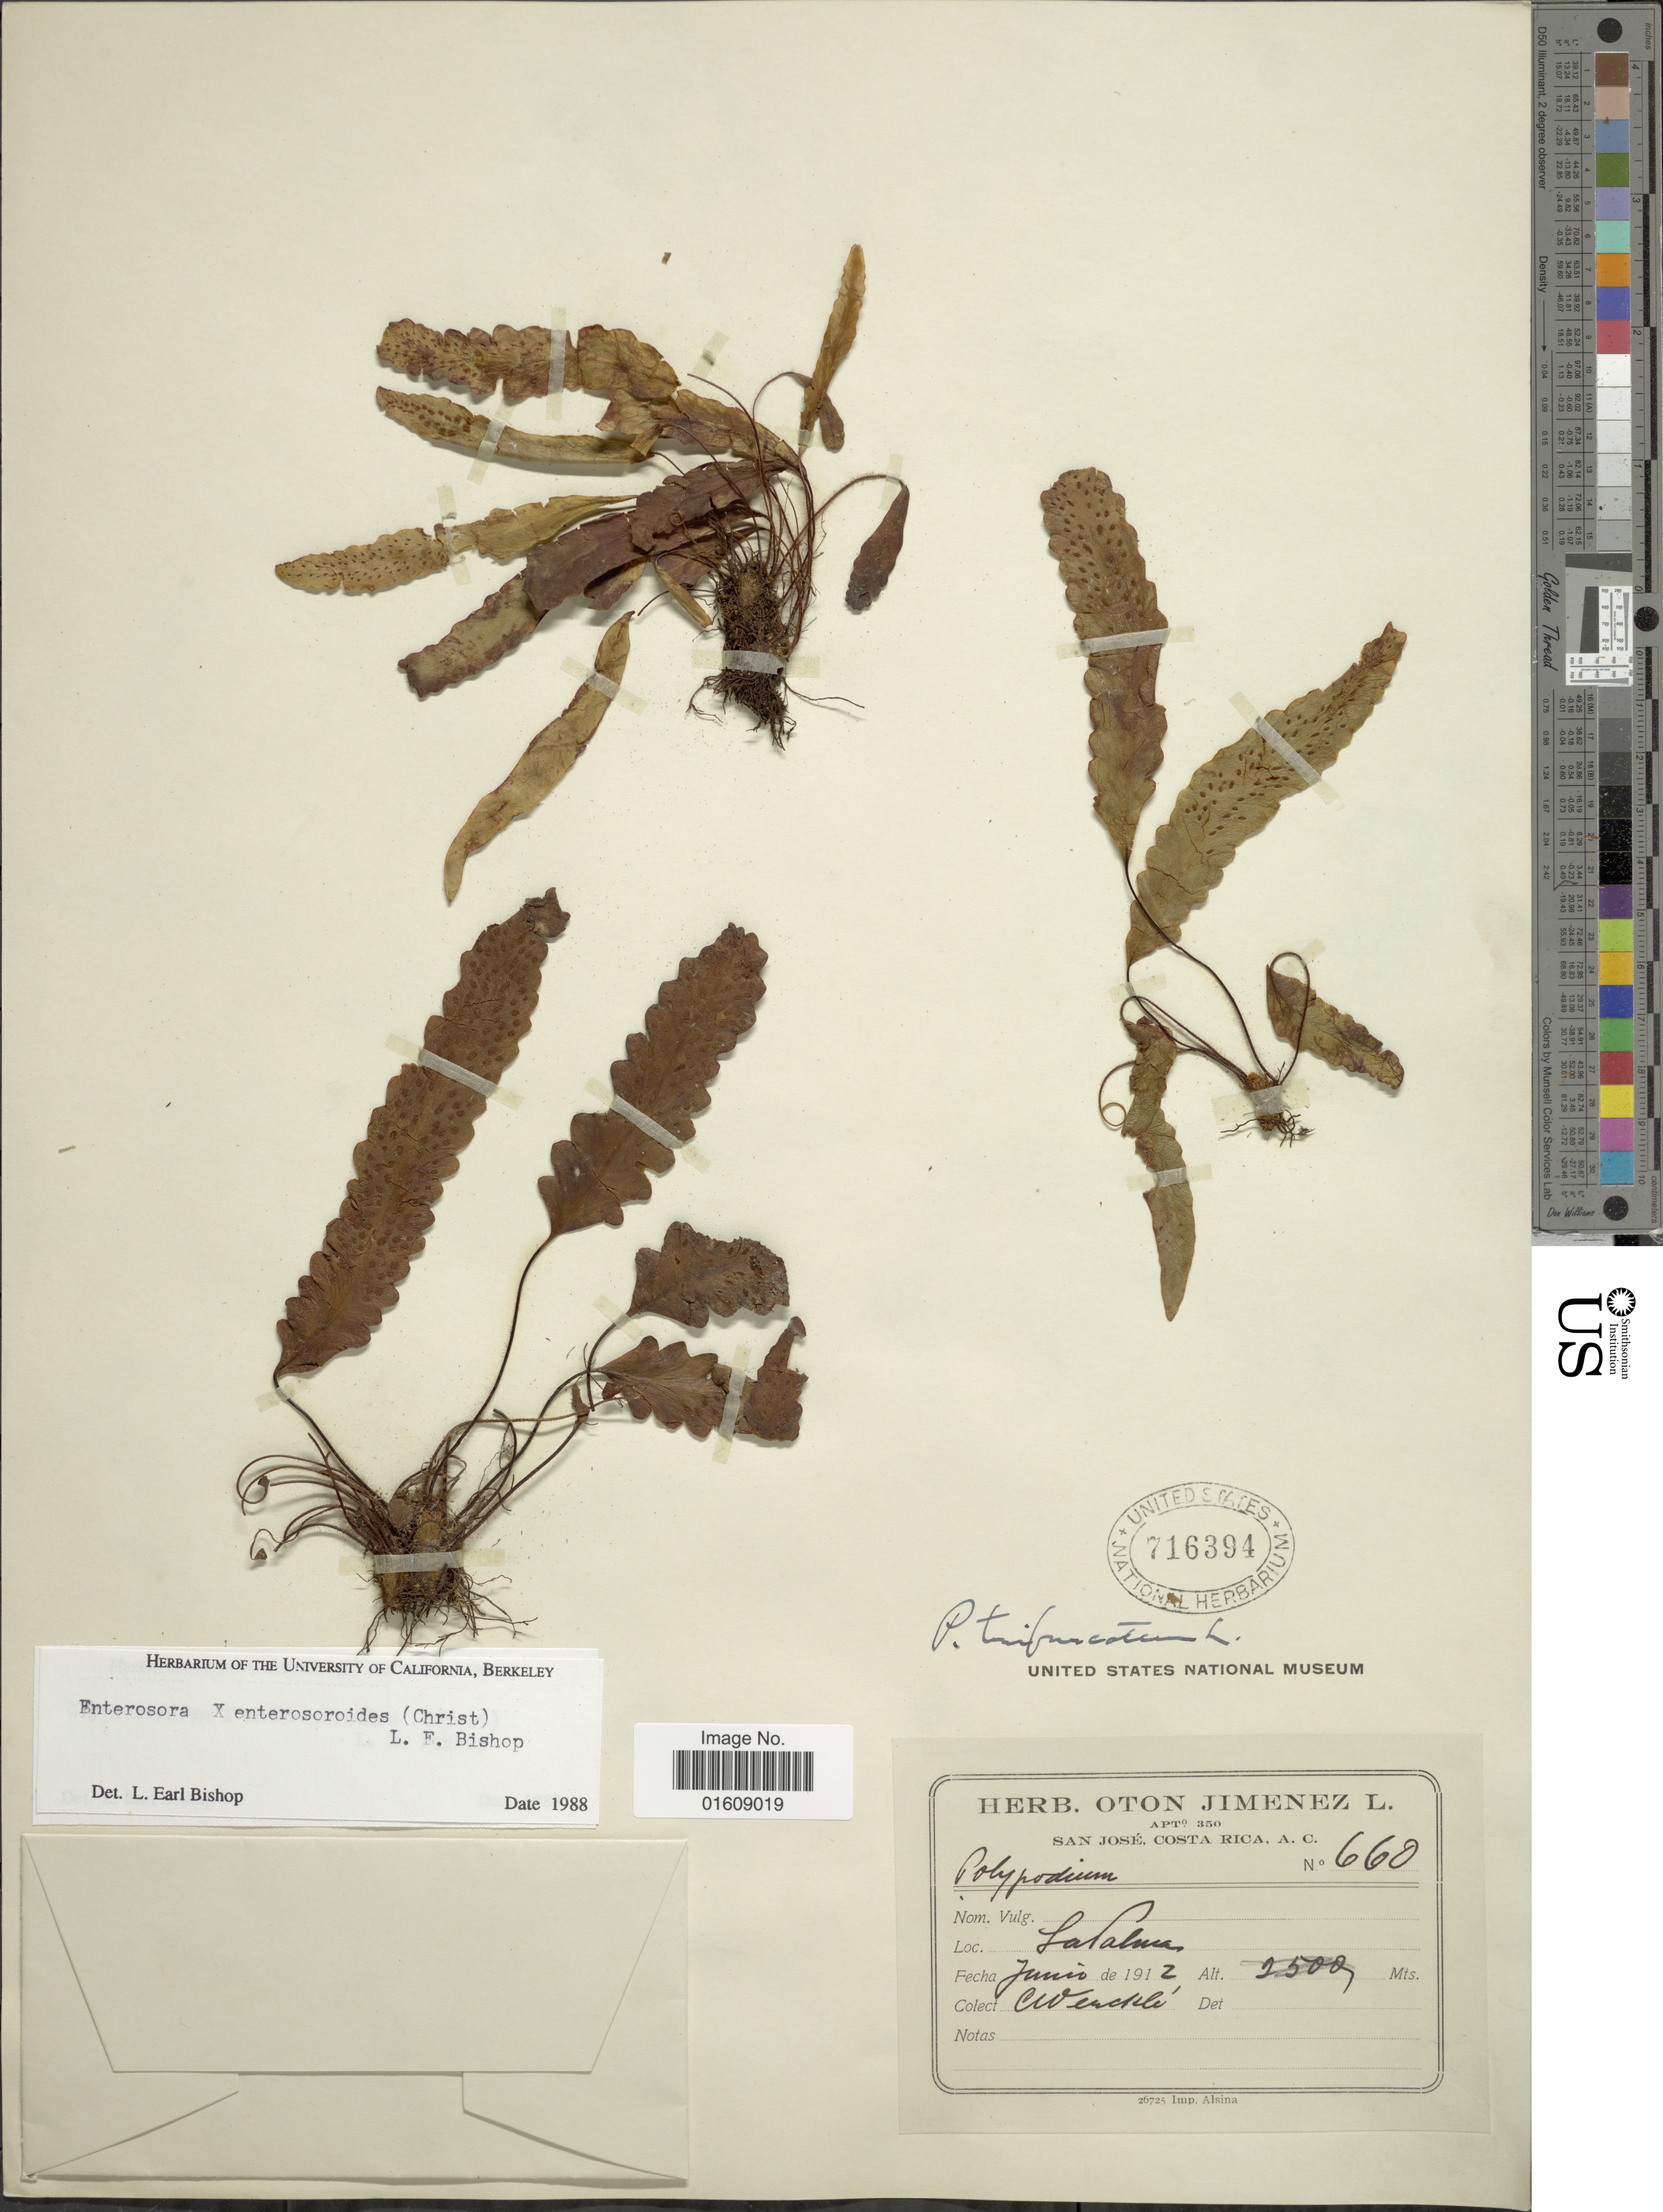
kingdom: Plantae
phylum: Tracheophyta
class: Polypodiopsida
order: Polypodiales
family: Polypodiaceae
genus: Enterosora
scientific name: Enterosora x enterosoroides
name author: (Christ) L.E. Bishop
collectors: C. Wercklé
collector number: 660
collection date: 1912-06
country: Costa Rica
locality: La Palma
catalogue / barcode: US 716394